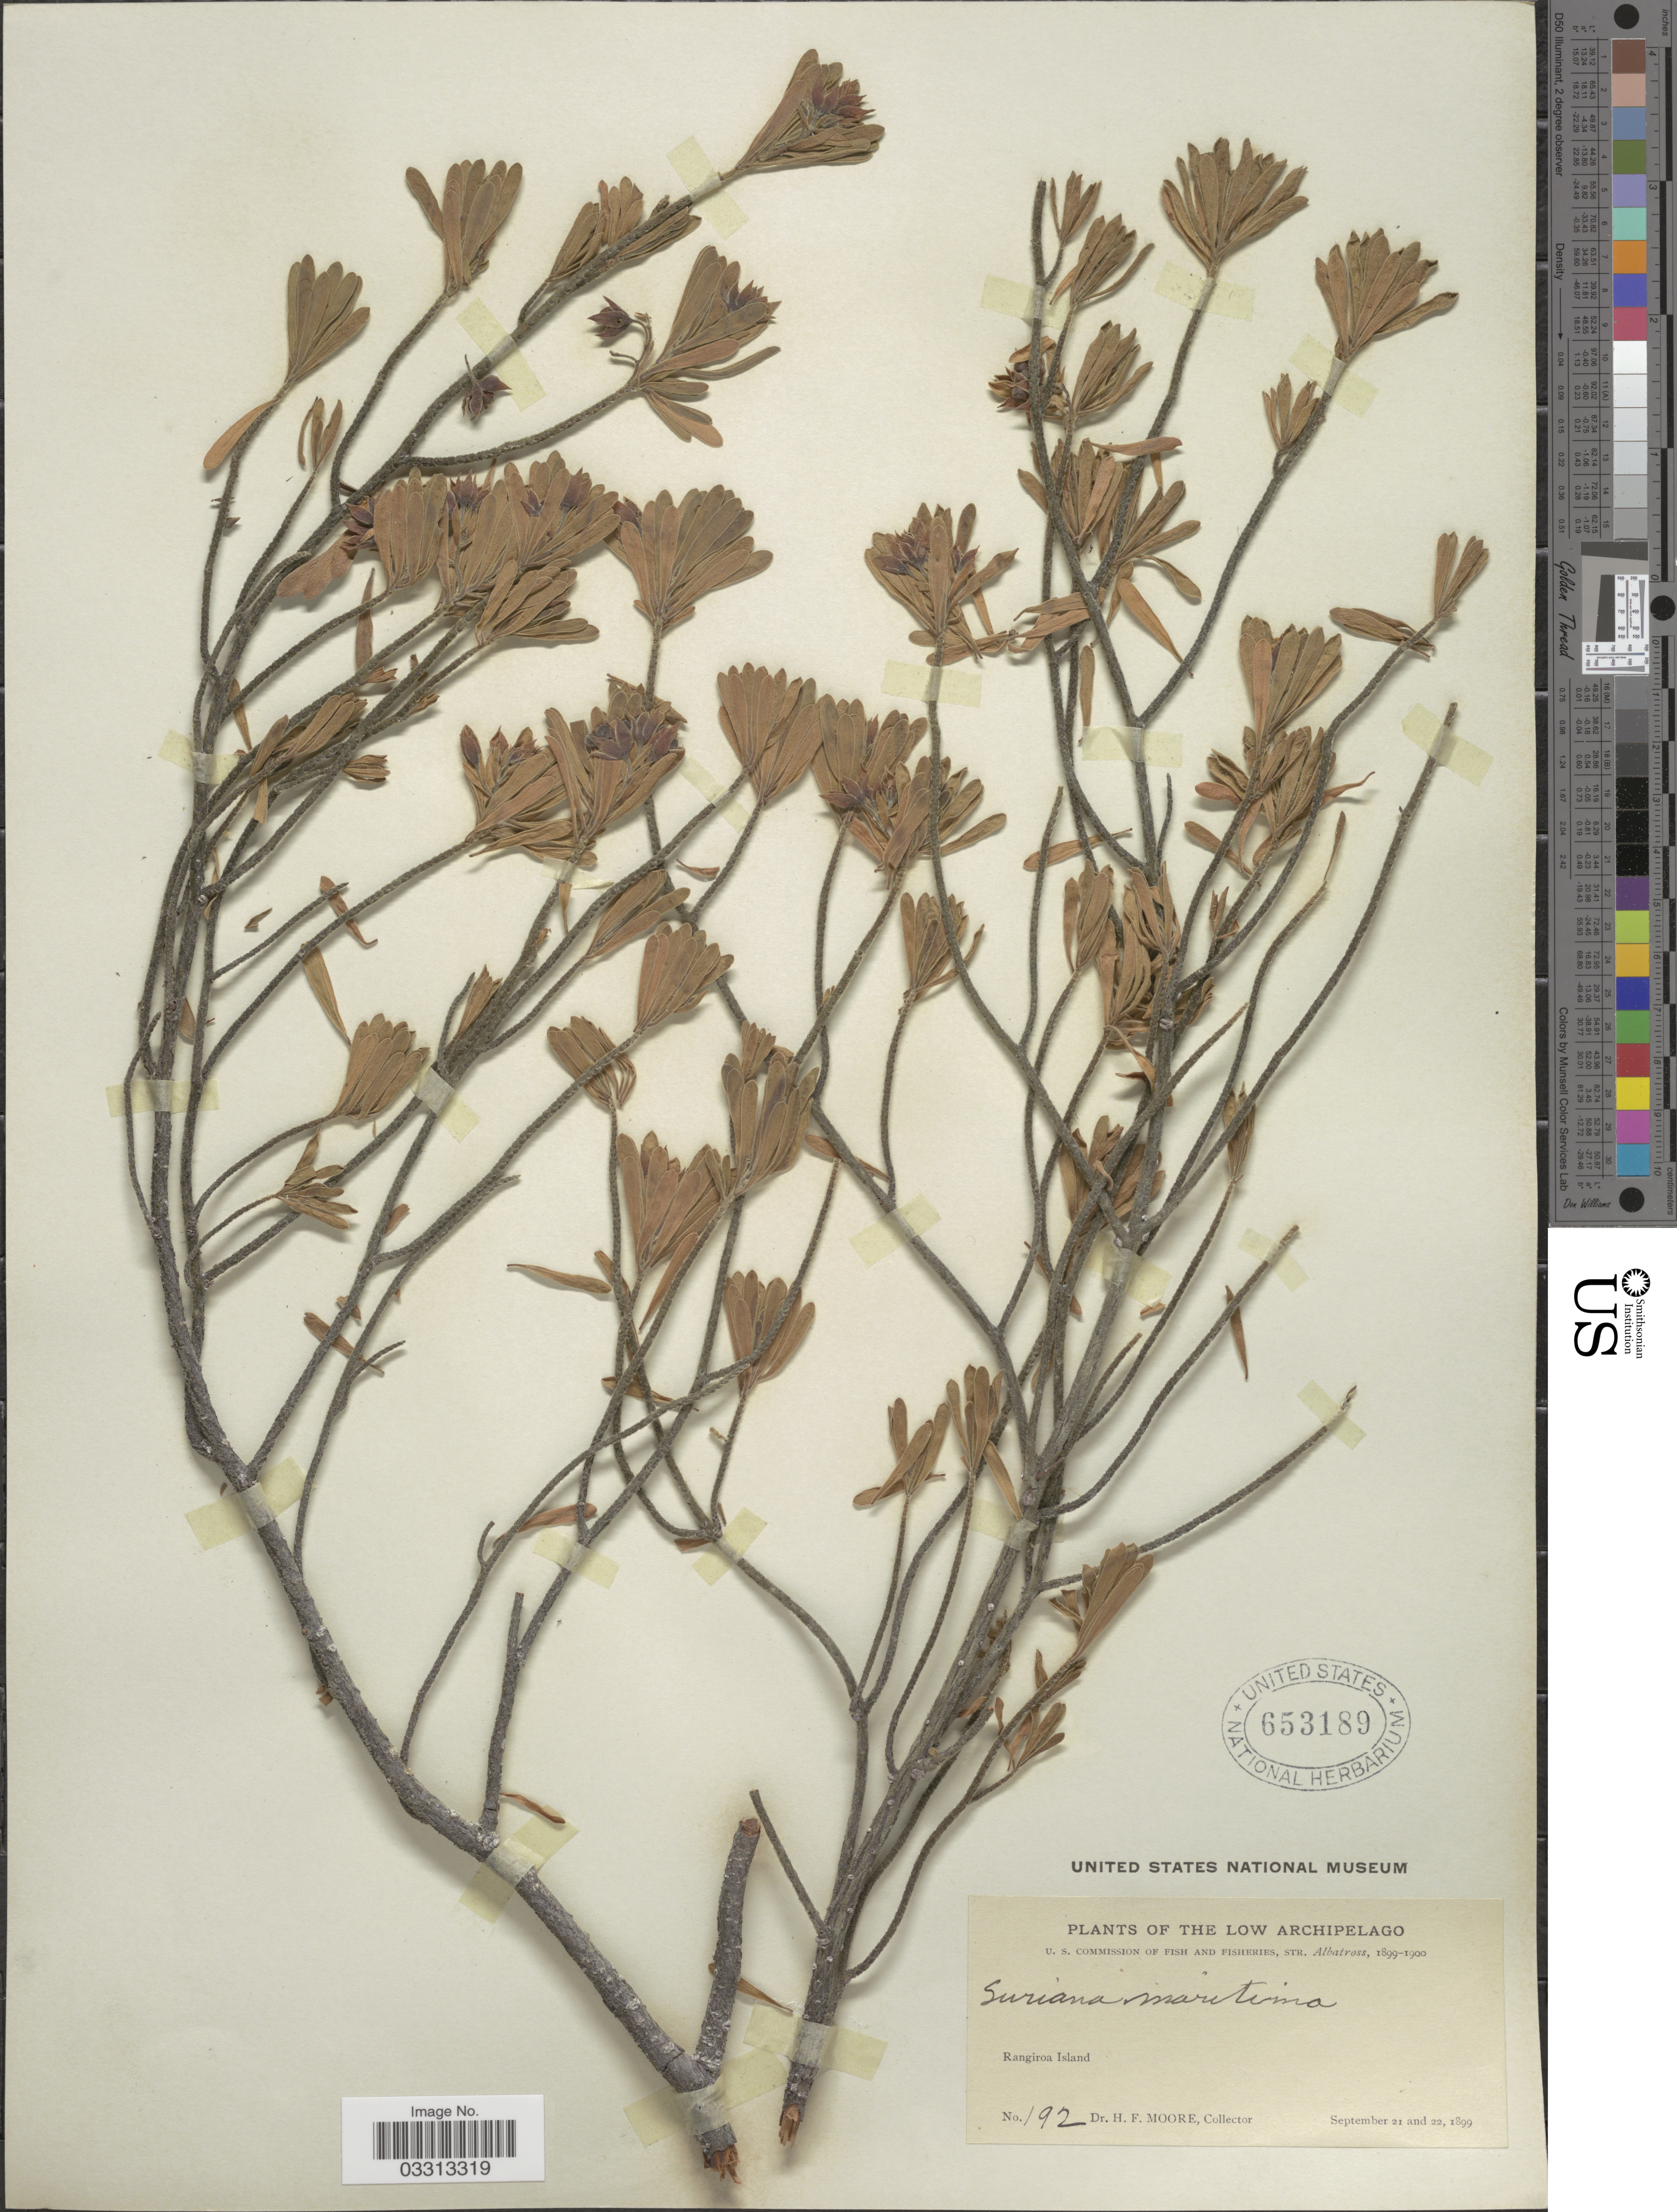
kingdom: Plantae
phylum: Tracheophyta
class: Magnoliopsida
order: Fabales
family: Surianaceae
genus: Suriana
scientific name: Suriana maritima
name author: L.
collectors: H. F. Moore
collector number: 192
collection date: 1899-09-21/1899-09-22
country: French Polynesia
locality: The Low Archipelago. Rangiroa Island.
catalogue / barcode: US 653189